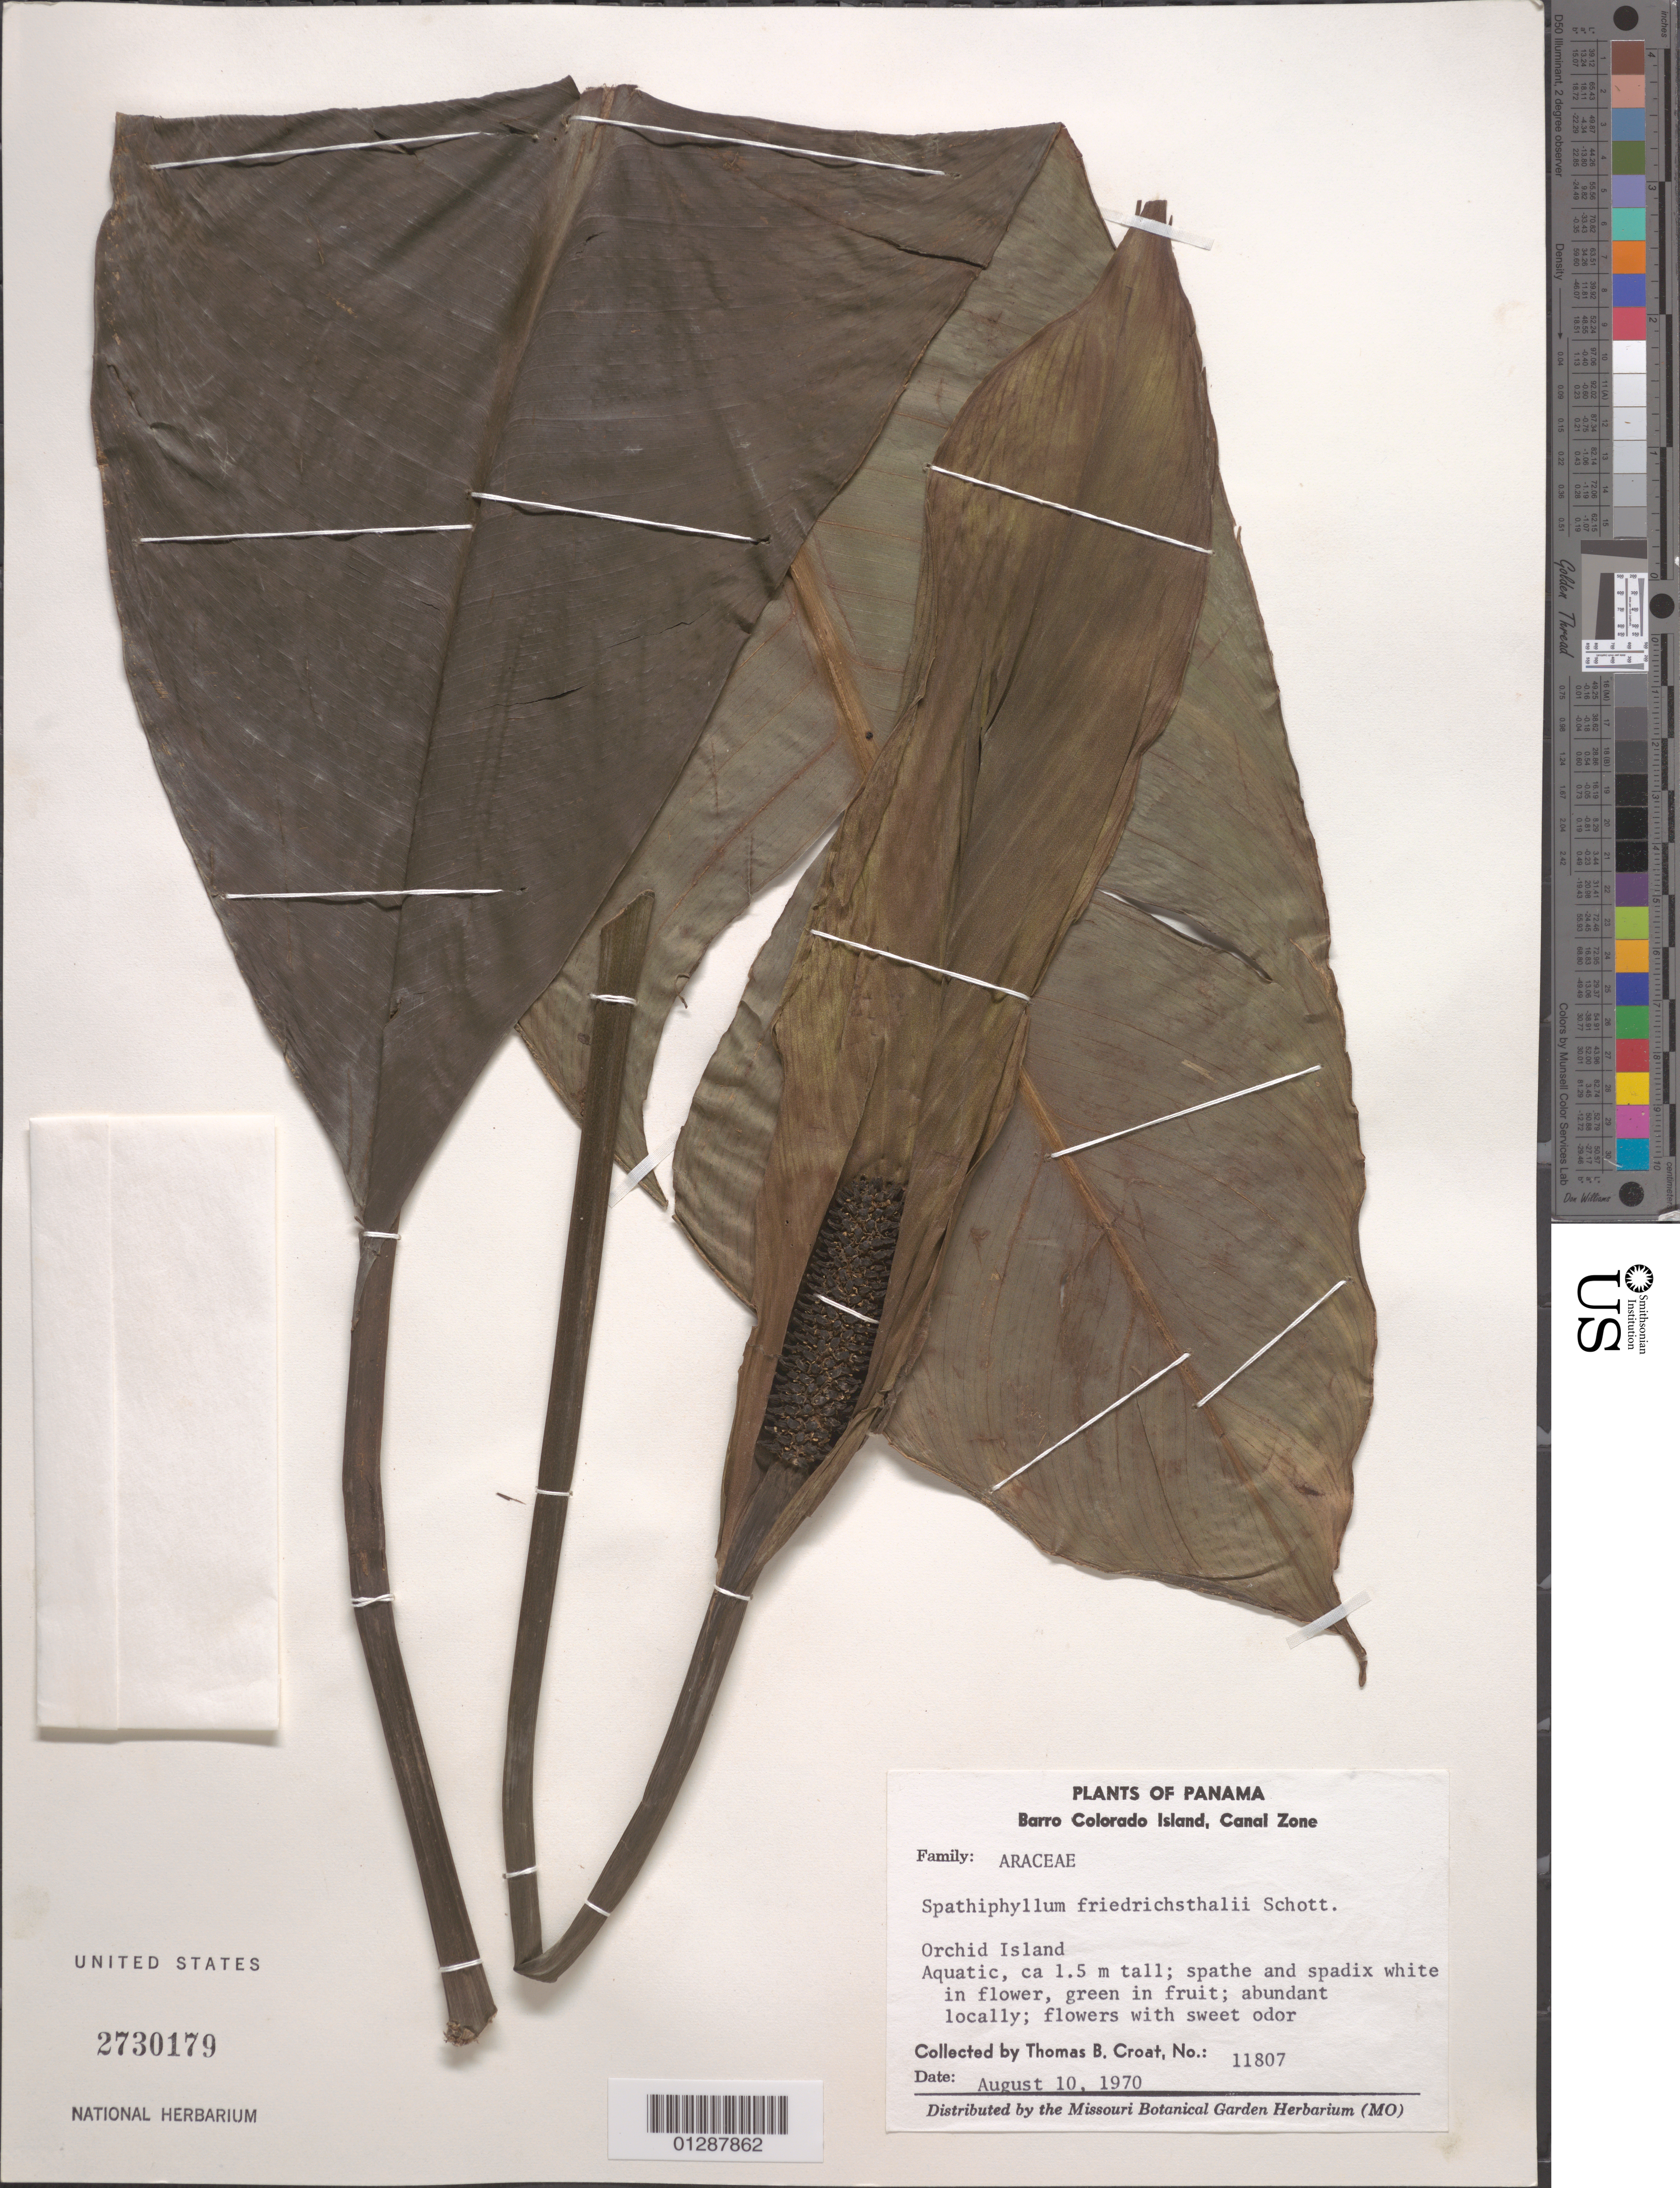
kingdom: Plantae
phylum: Tracheophyta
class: Liliopsida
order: Alismatales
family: Araceae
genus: Spathiphyllum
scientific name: Spathiphyllum friedrichsthalii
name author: Schott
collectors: T. B. Croat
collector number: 11807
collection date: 1970-08-10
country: Panama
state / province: Panamá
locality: Barro Colorado Island, Canal Zone. Orchid Island.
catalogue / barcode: US 2730179